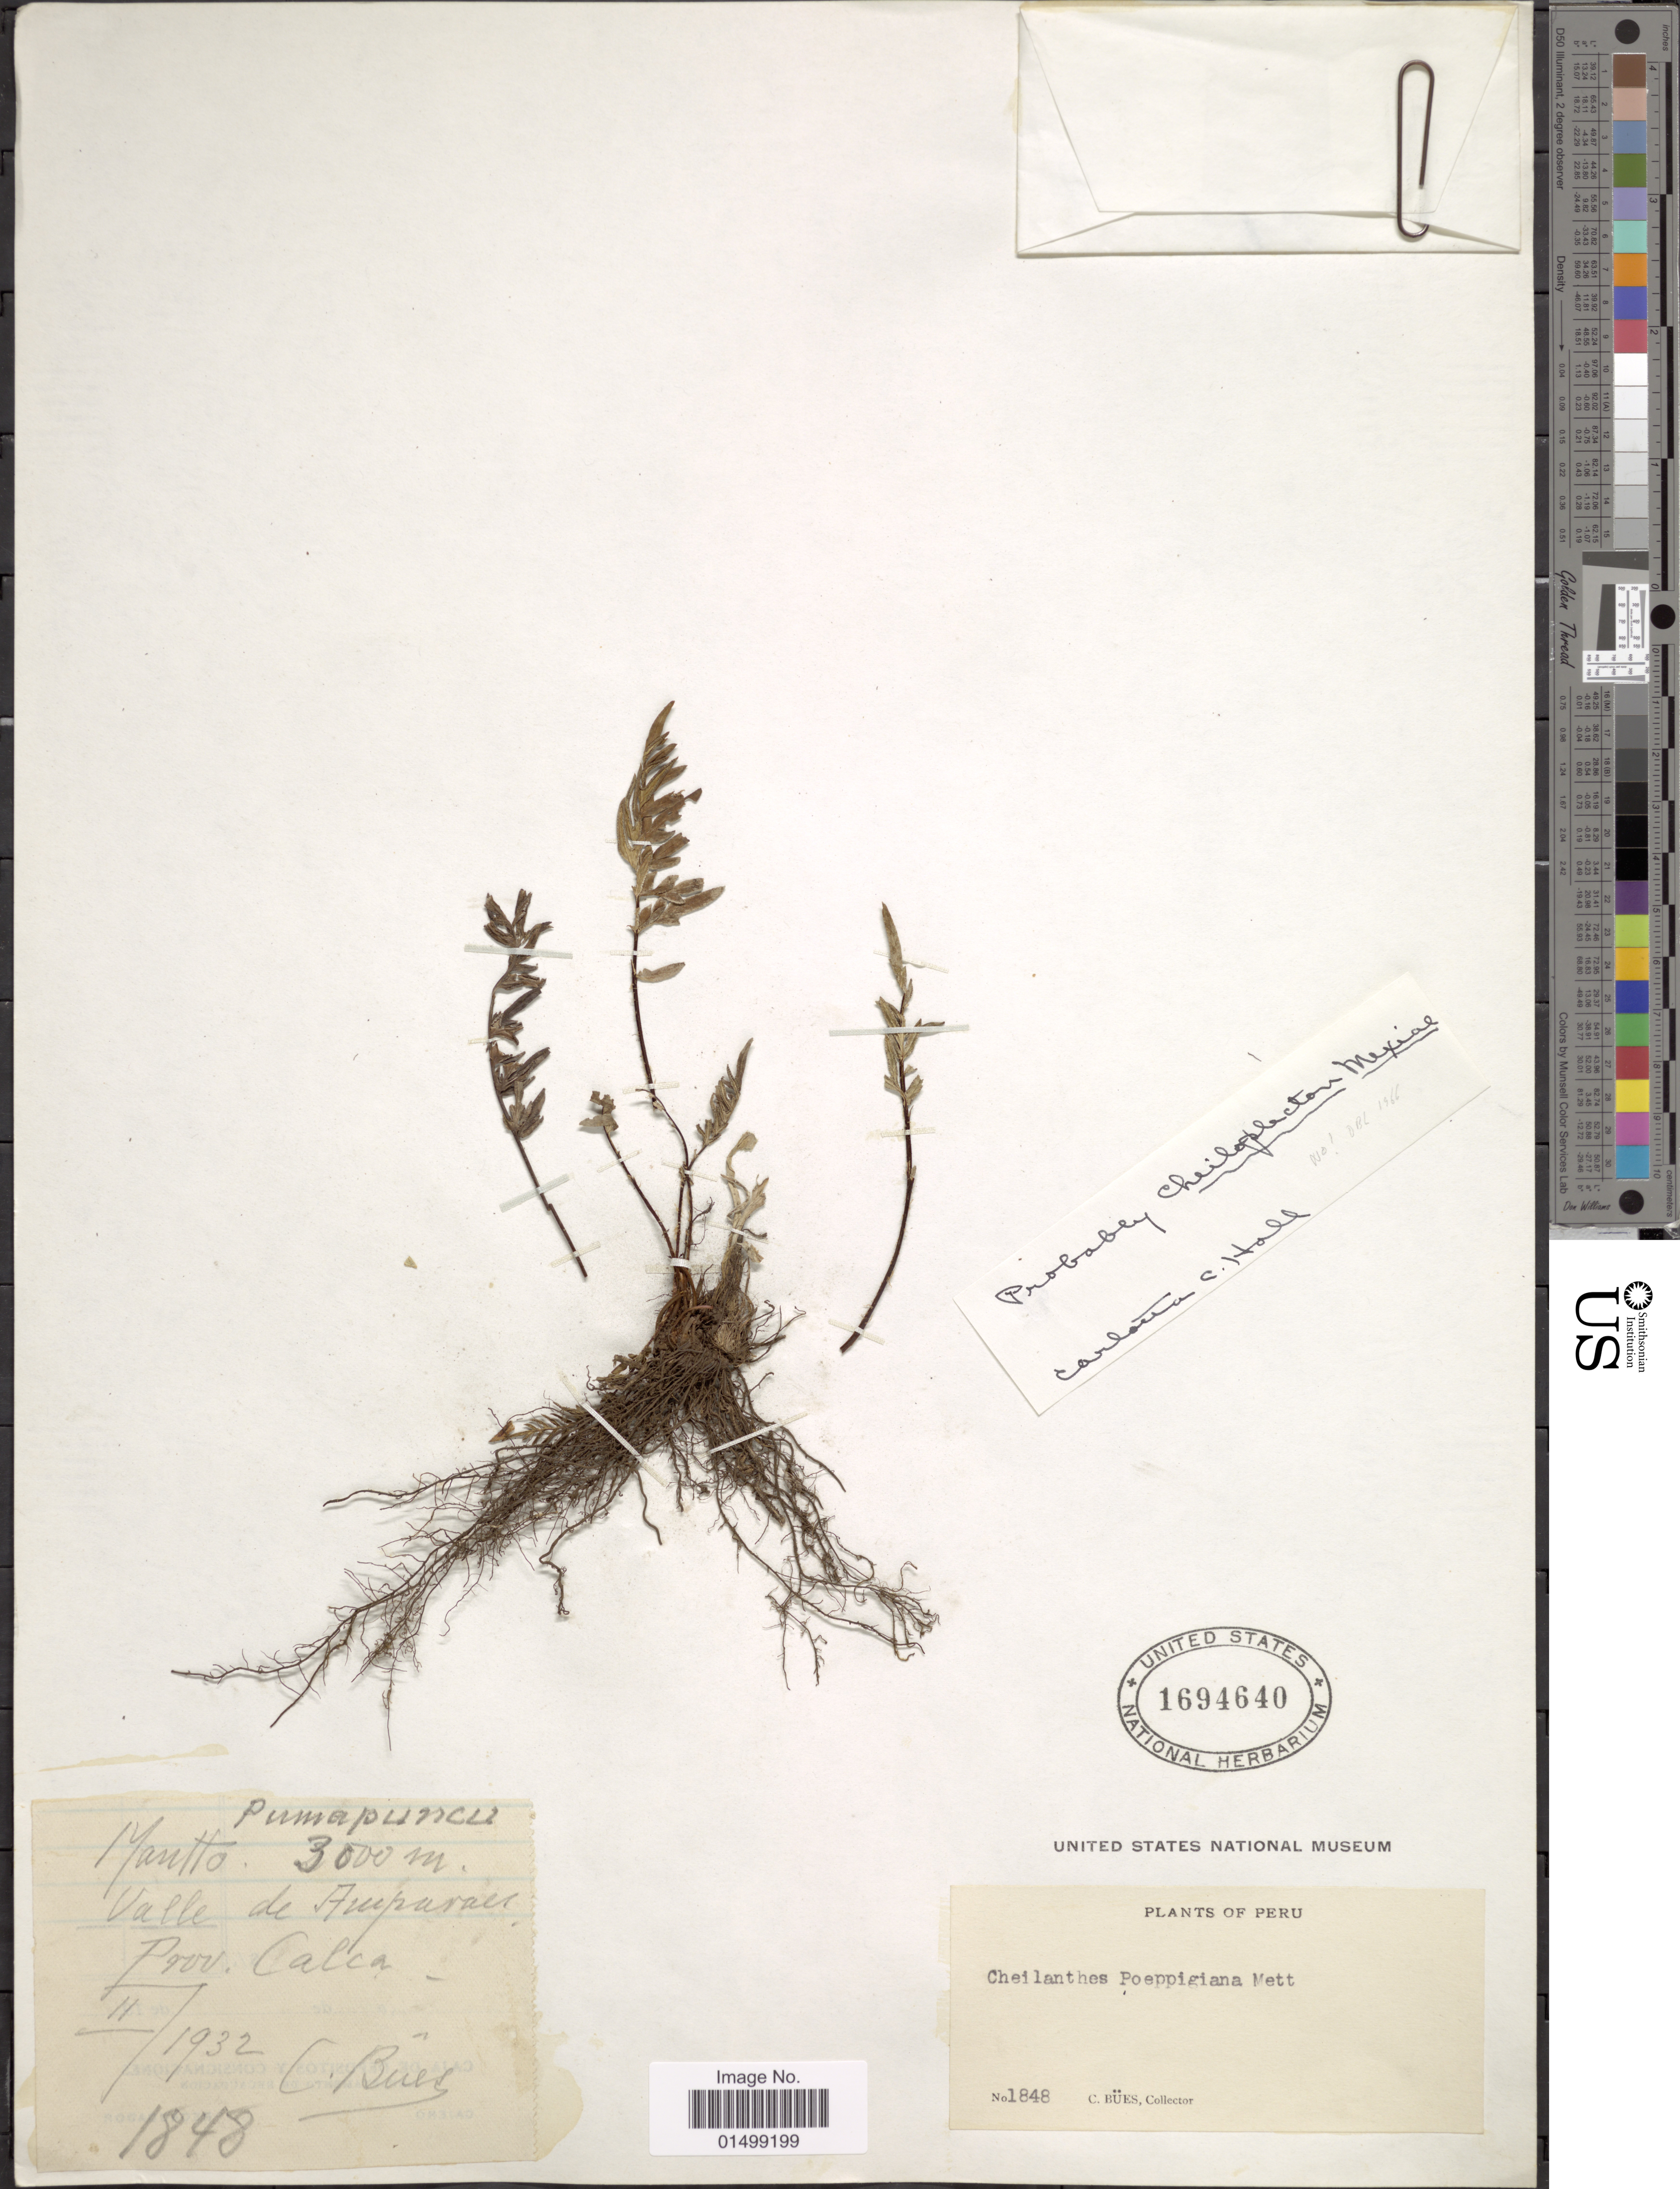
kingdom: Plantae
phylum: Tracheophyta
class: Polypodiopsida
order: Polypodiales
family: Pteridaceae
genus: Cheilanthes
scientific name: Cheilanthes poeppigiana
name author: Mett. ex Kuhn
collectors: C. Bues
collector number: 1848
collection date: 1932-02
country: Peru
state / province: Cusco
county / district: Calca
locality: Valle de Amparaes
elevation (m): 3000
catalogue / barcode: US 1694640